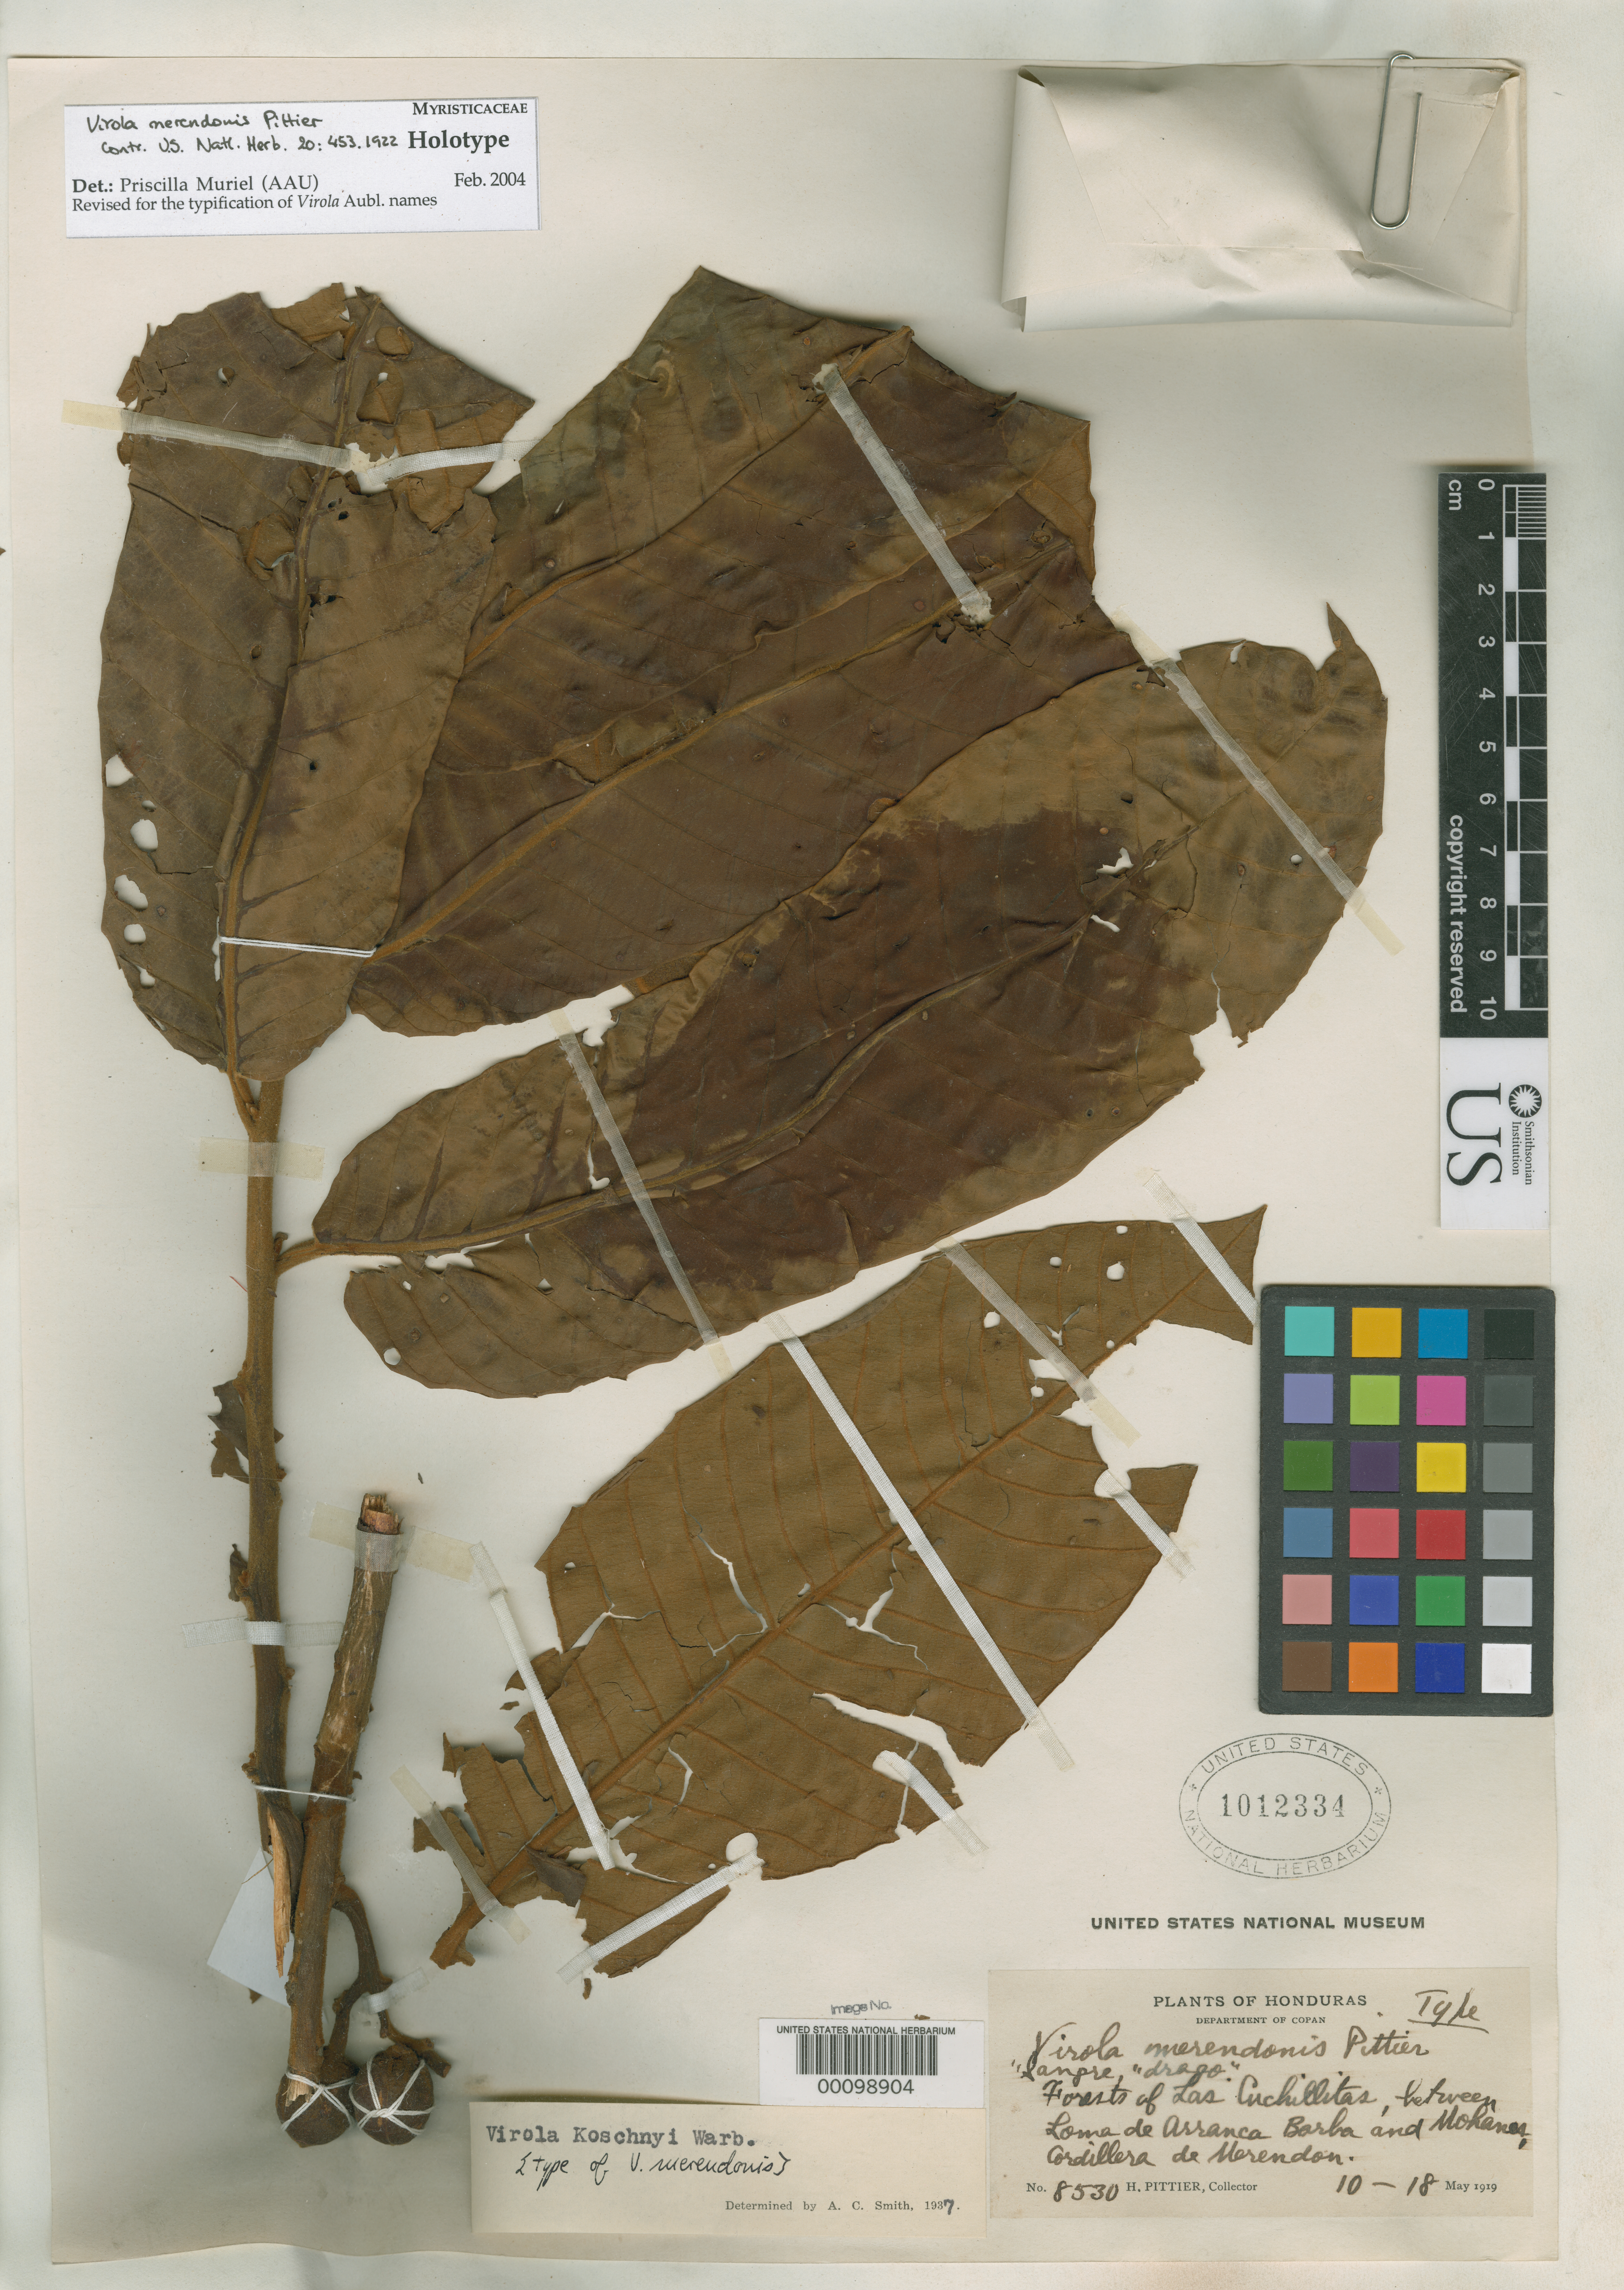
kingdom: Plantae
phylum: Tracheophyta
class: Magnoliopsida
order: Magnoliales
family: Myristicaceae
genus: Virola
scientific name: Virola merendonis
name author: Pittier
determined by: Muriel M., P., AAU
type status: Holotype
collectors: H. F. Pittier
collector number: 8530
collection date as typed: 10 May 1919 to 18 May 1919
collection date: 1919-05-10/1919-05-18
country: Honduras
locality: Forests of Las Cuchillitas, between Loma de Arranca Barba and Mohanes, Cordillera de Merendon.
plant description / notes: Annotated by A.C. Smith (1937) as Virola koschnyi Warb. and cited as that species in Brittonia 2: 483-484 (1938).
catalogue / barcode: US 1012334